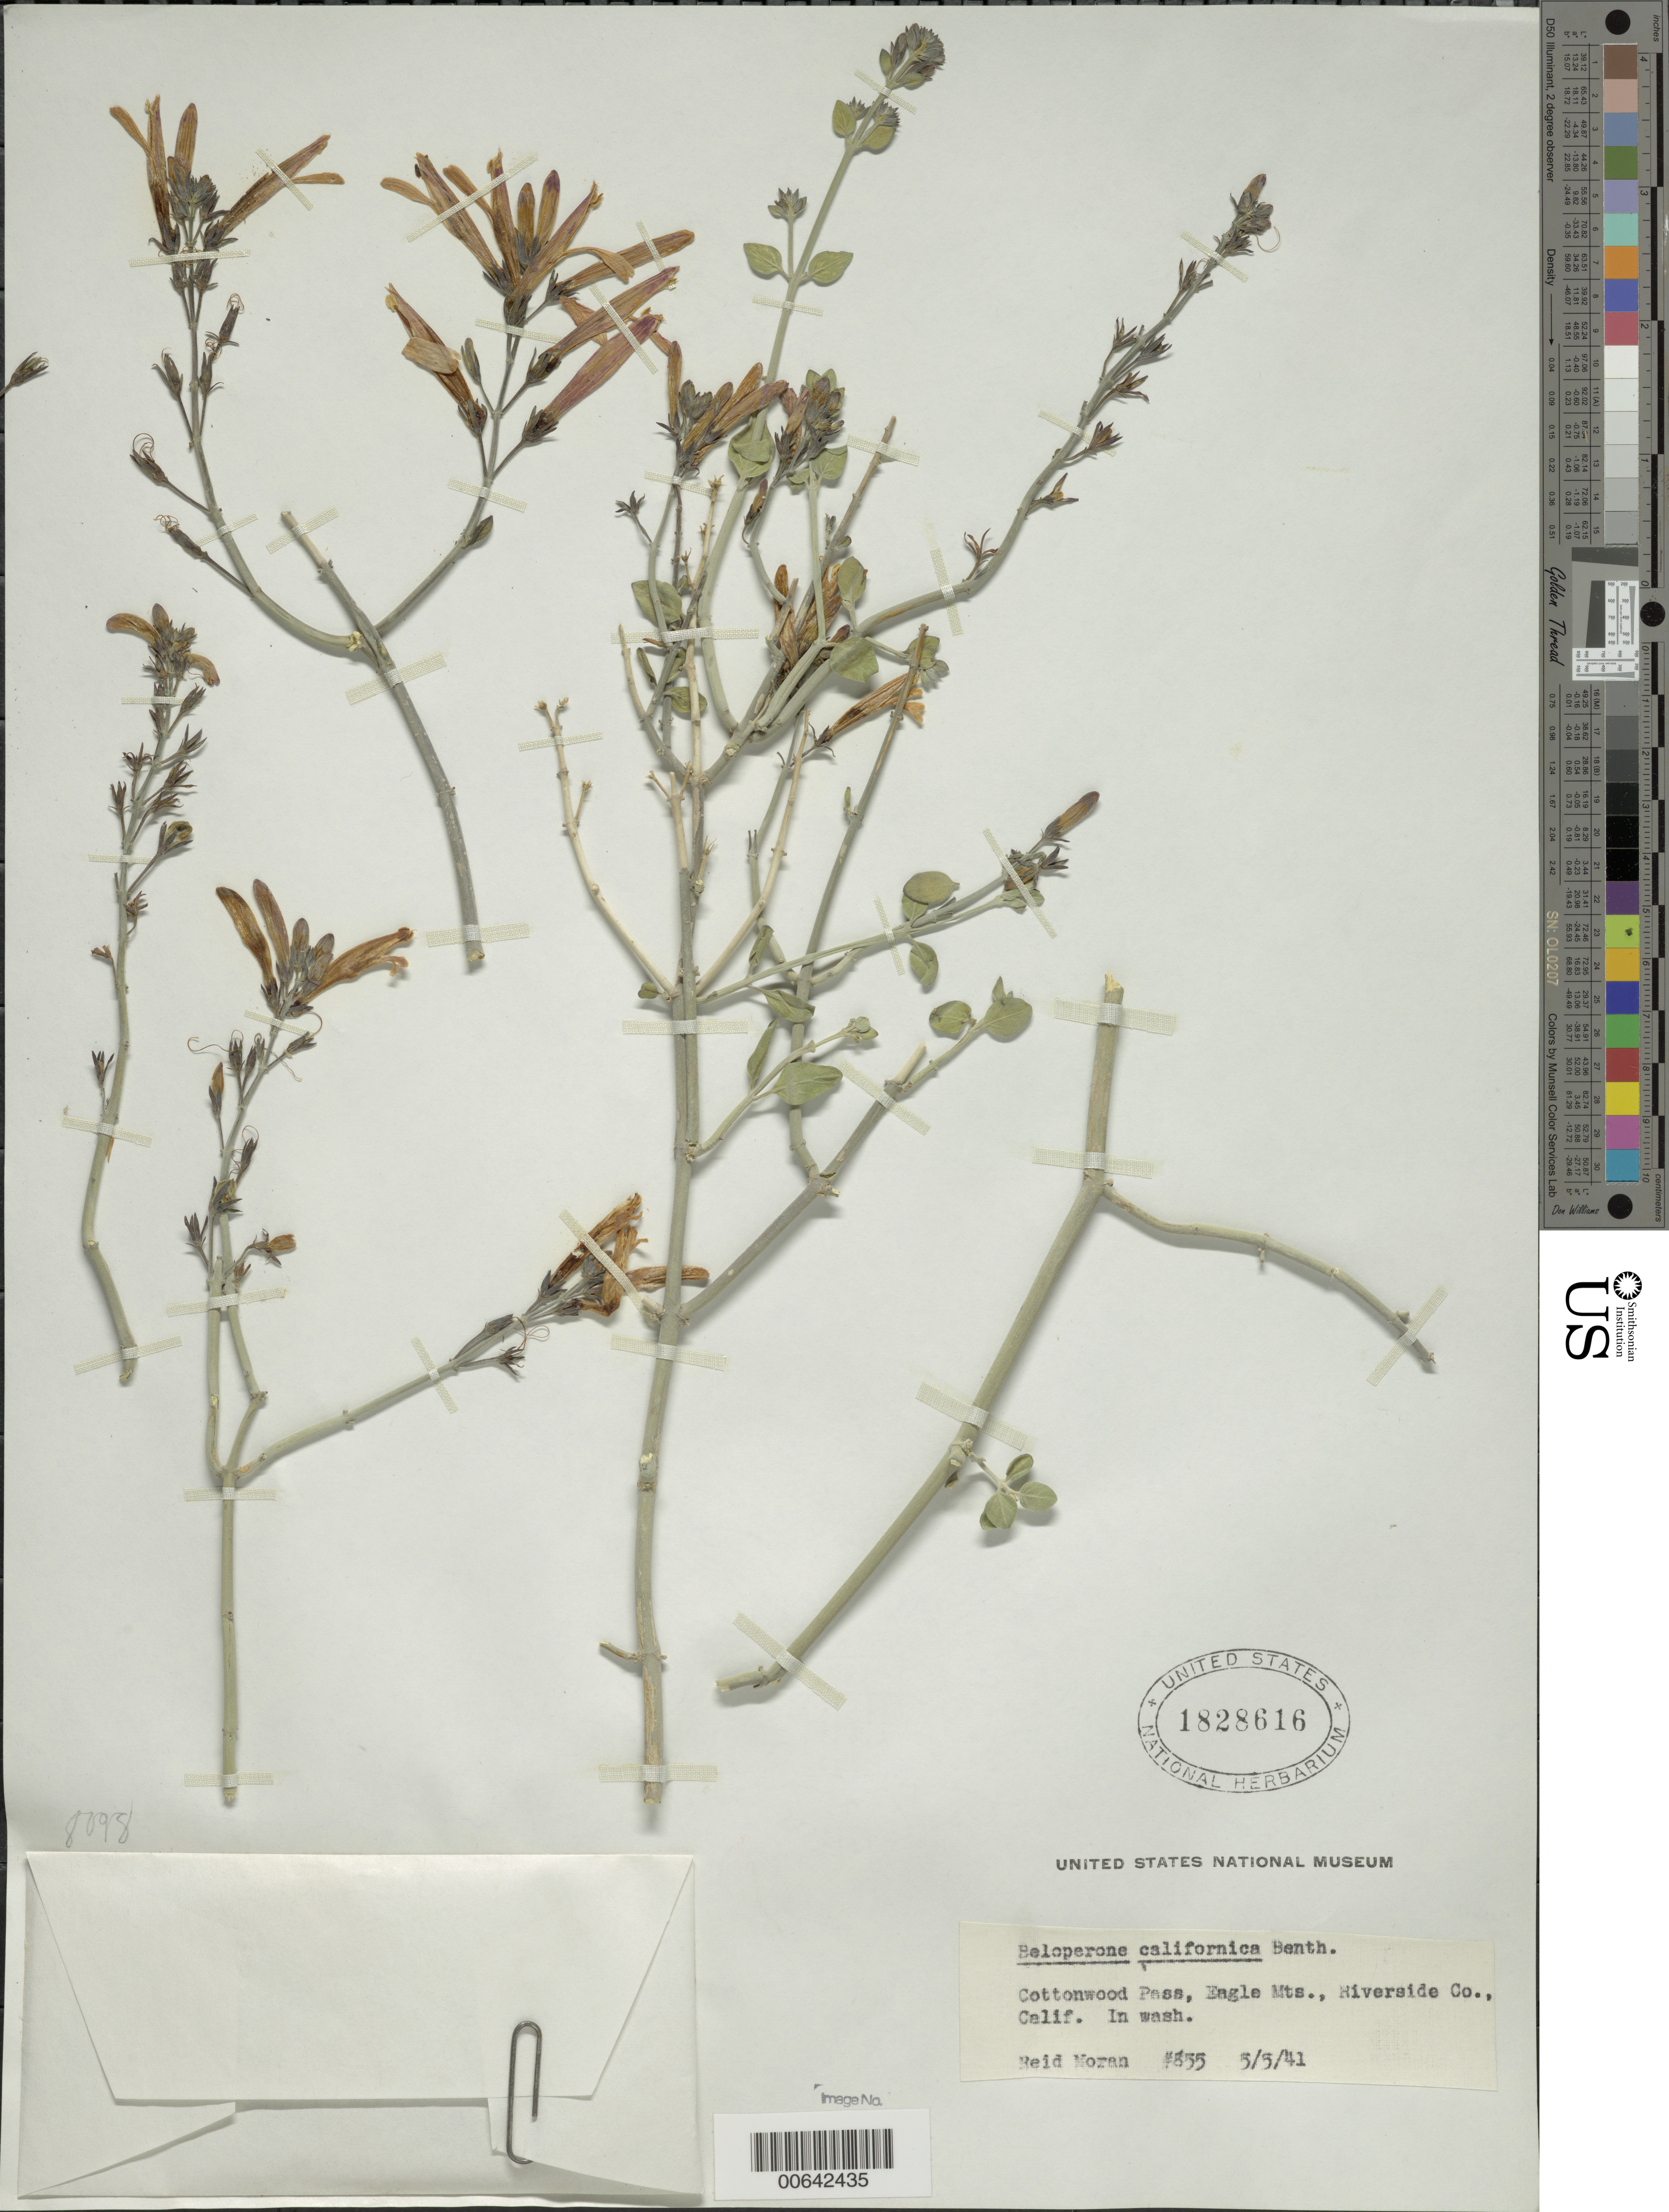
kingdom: Plantae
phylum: Tracheophyta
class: Magnoliopsida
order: Lamiales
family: Acanthaceae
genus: Beloperone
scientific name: Beloperone californica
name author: Benth.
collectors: R. V. Moran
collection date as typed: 05 May 1941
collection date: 1941-05-05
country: United States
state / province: California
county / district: Riverside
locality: Cottonwood Pass, Eagle Mts.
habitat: In wash.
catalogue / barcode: US 1828616